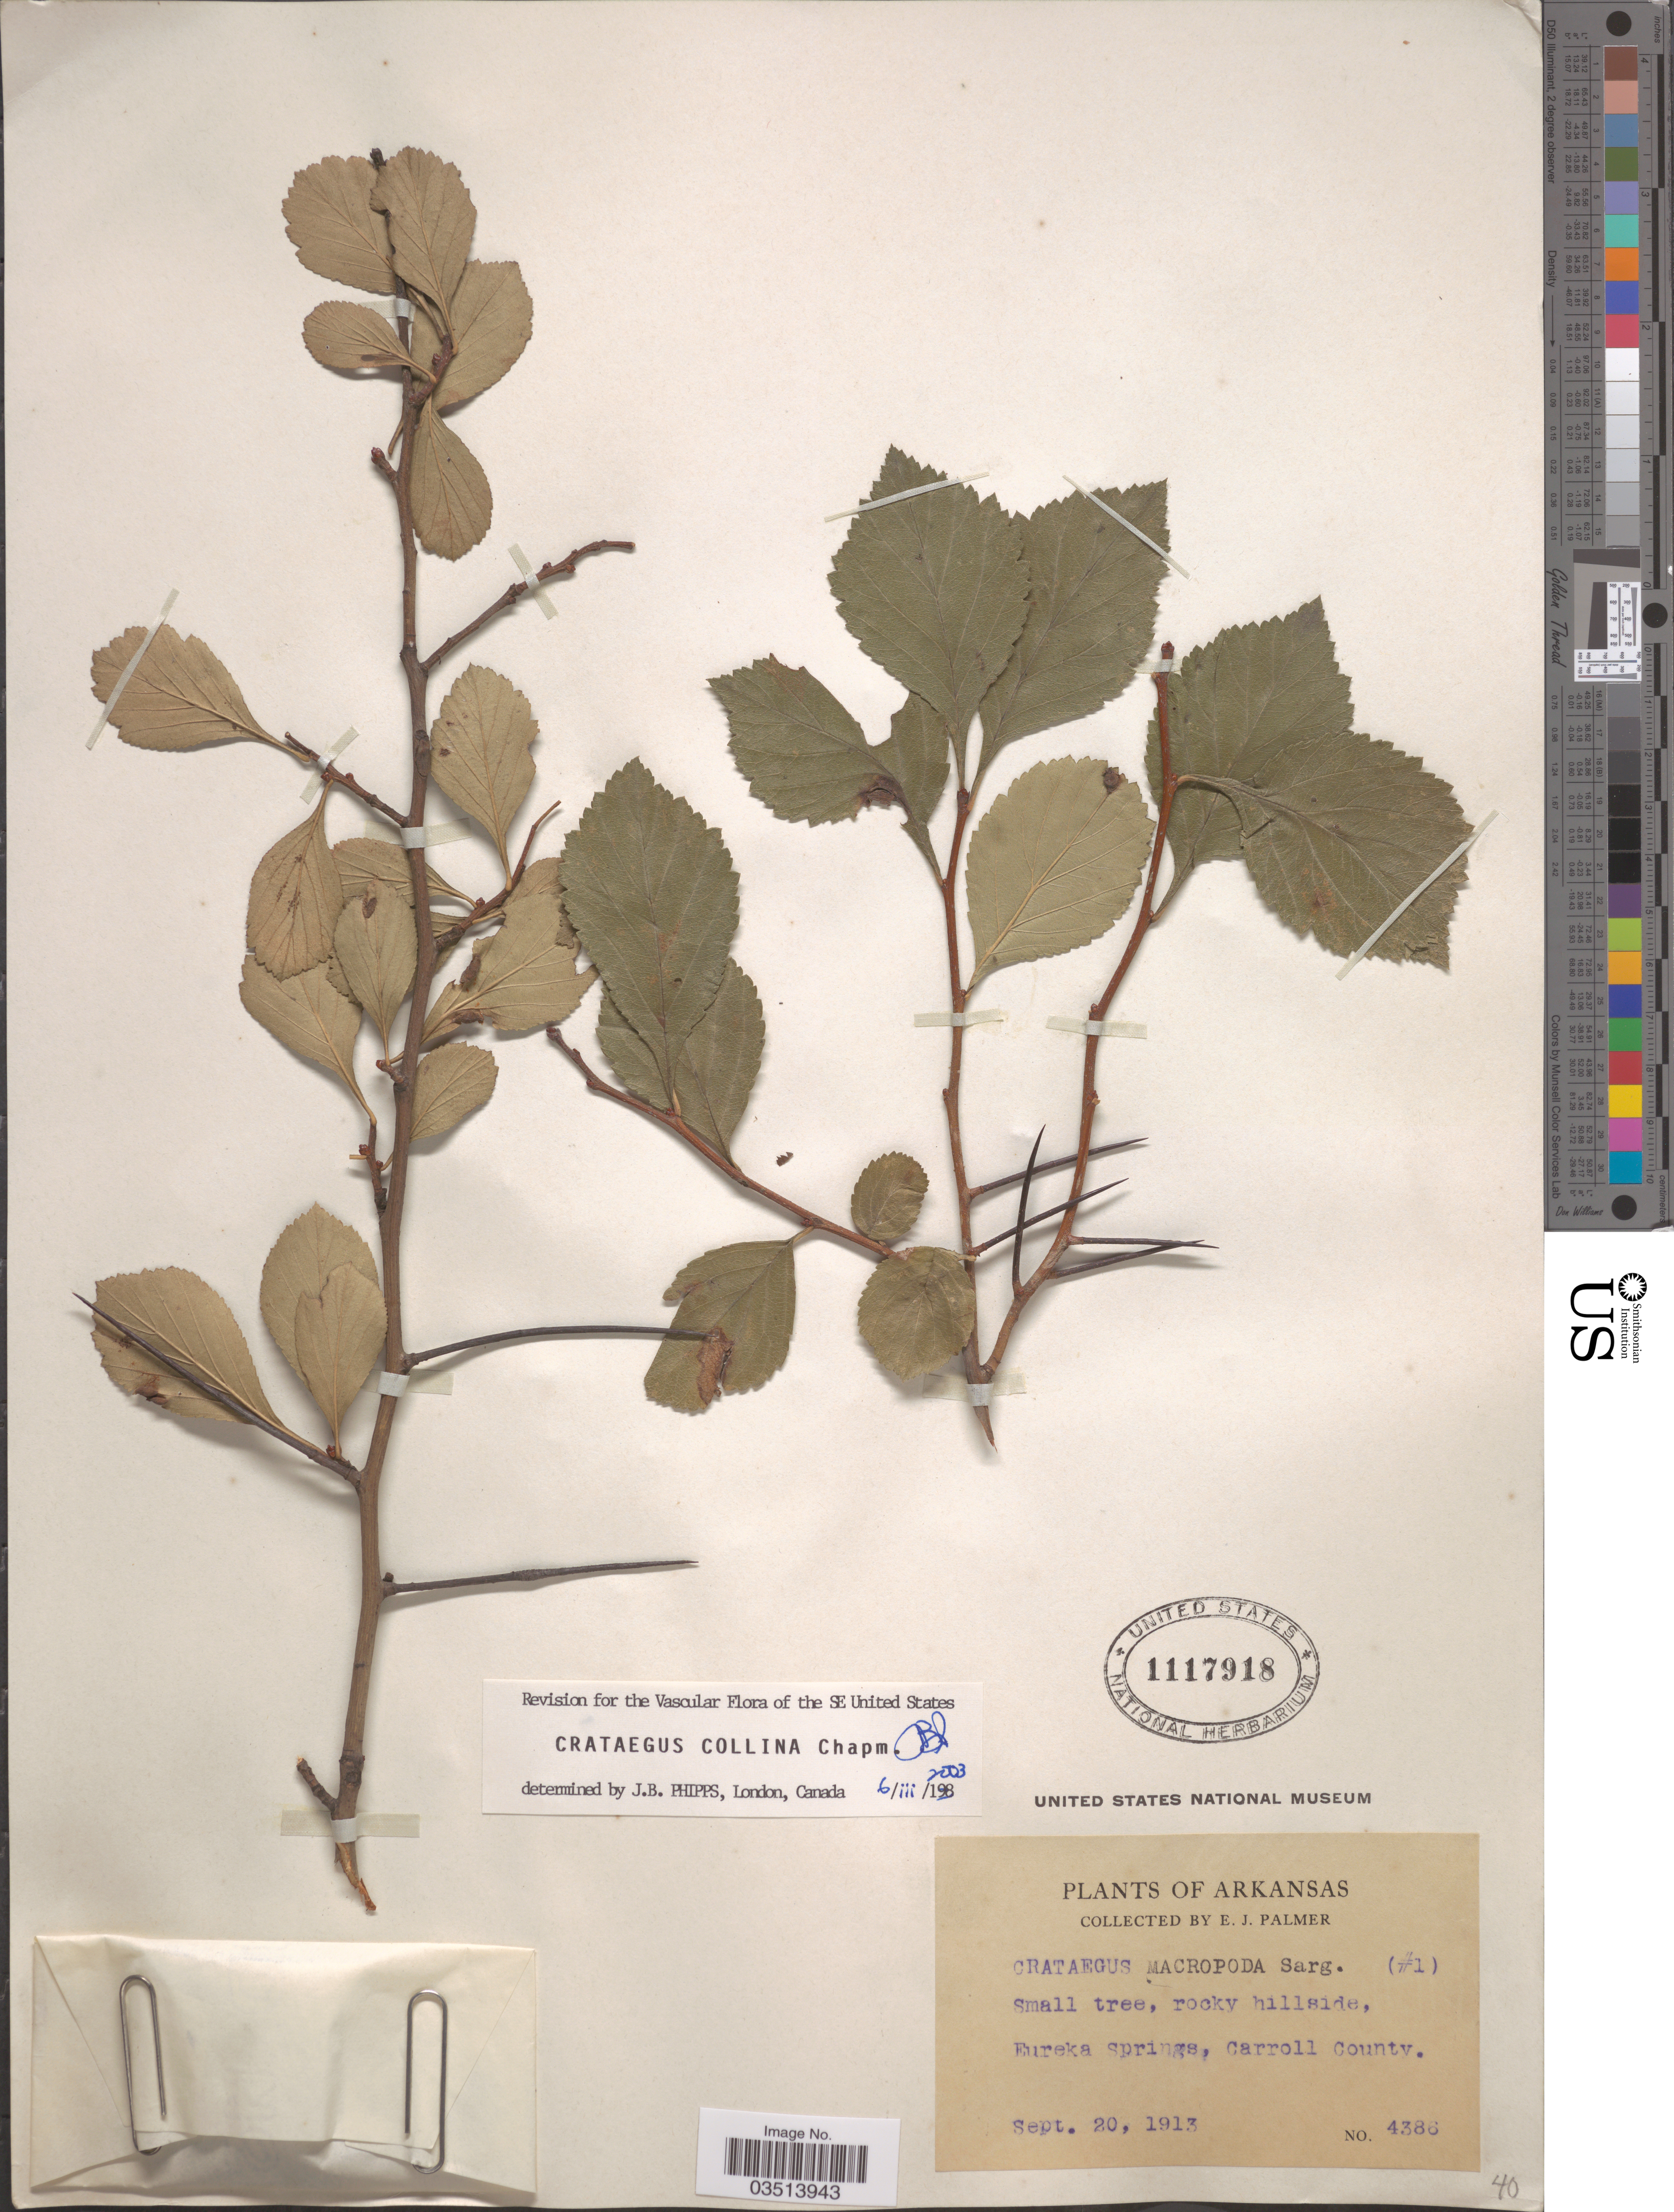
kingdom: Plantae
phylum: Tracheophyta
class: Magnoliopsida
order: Rosales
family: Rosaceae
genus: Crataegus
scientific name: Crataegus collina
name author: Chapm.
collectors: E. J. Palmer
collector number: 4386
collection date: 1913-09-20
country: United States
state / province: Arkansas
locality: Eureka Springs, Carroll County.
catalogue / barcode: US 1117918